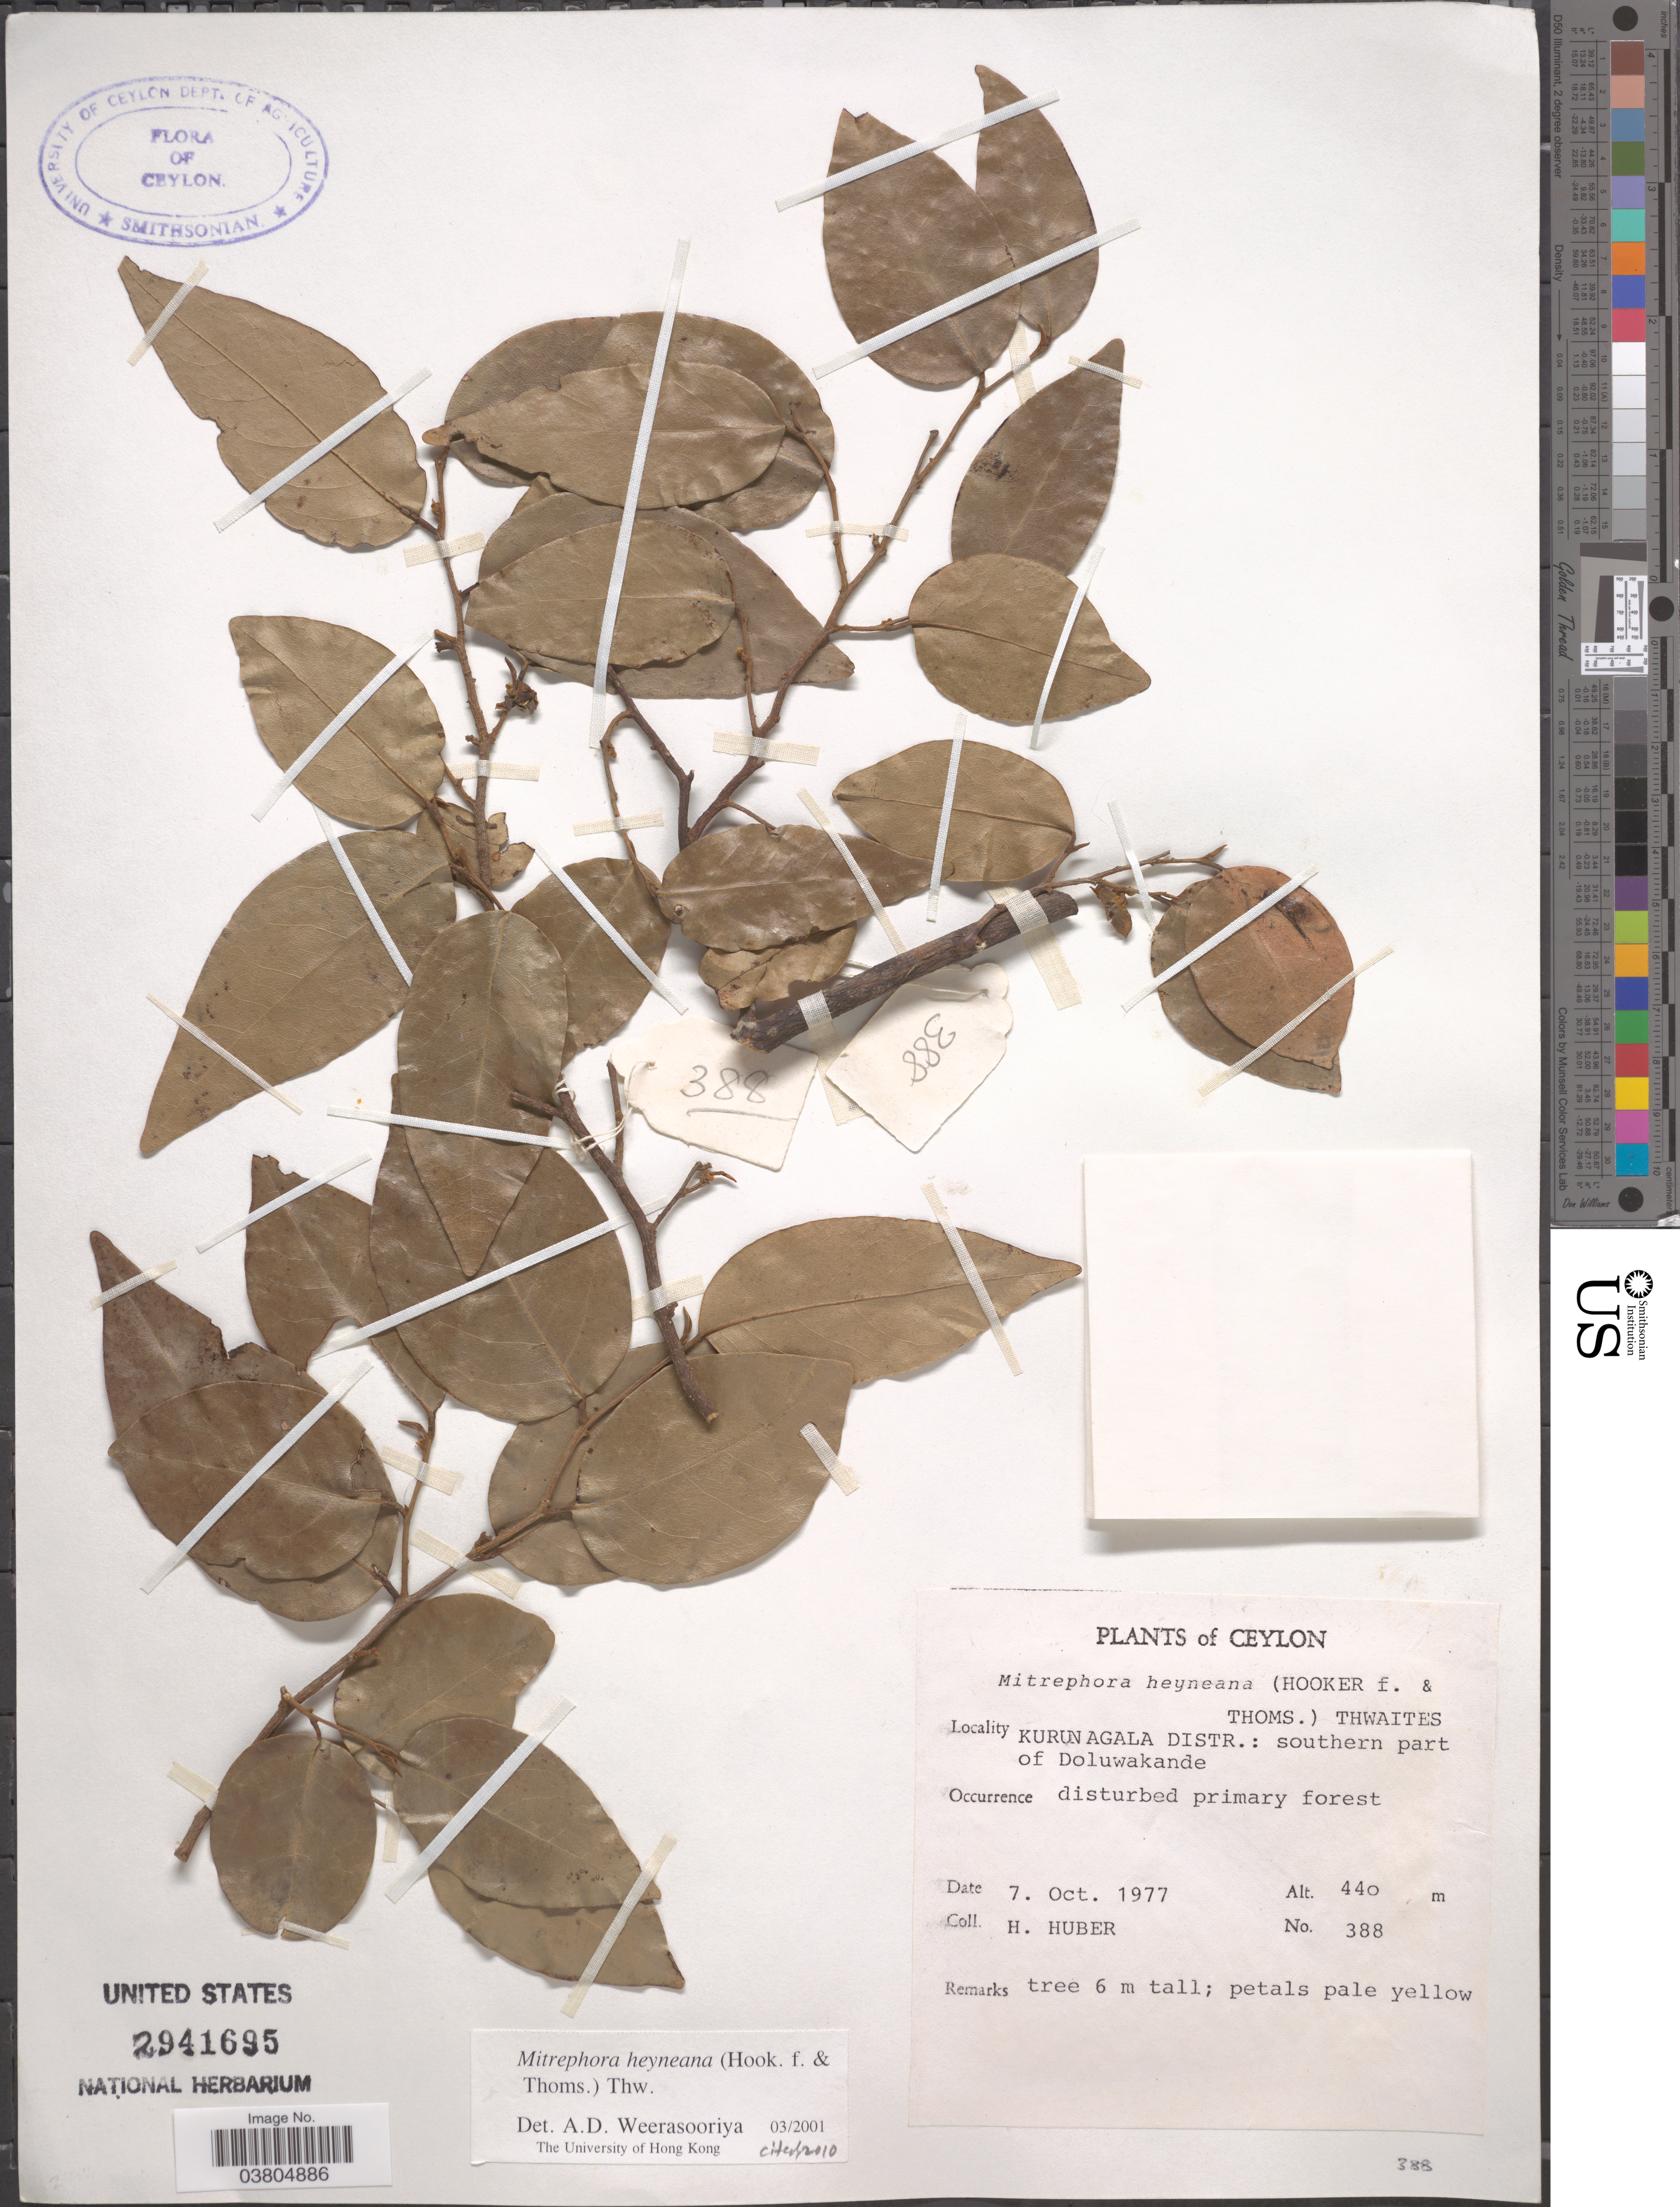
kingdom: Plantae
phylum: Tracheophyta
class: Magnoliopsida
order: Magnoliales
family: Annonaceae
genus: Mitrephora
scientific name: Mitrephora heyneana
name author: (Hook. f. & Thoms.) Thwaites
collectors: H. Huber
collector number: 388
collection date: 1977-10-07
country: Sri Lanka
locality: Ceylon. Kurunagala Distr.: southern part of Doluwakande.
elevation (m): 440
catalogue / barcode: US 2941695